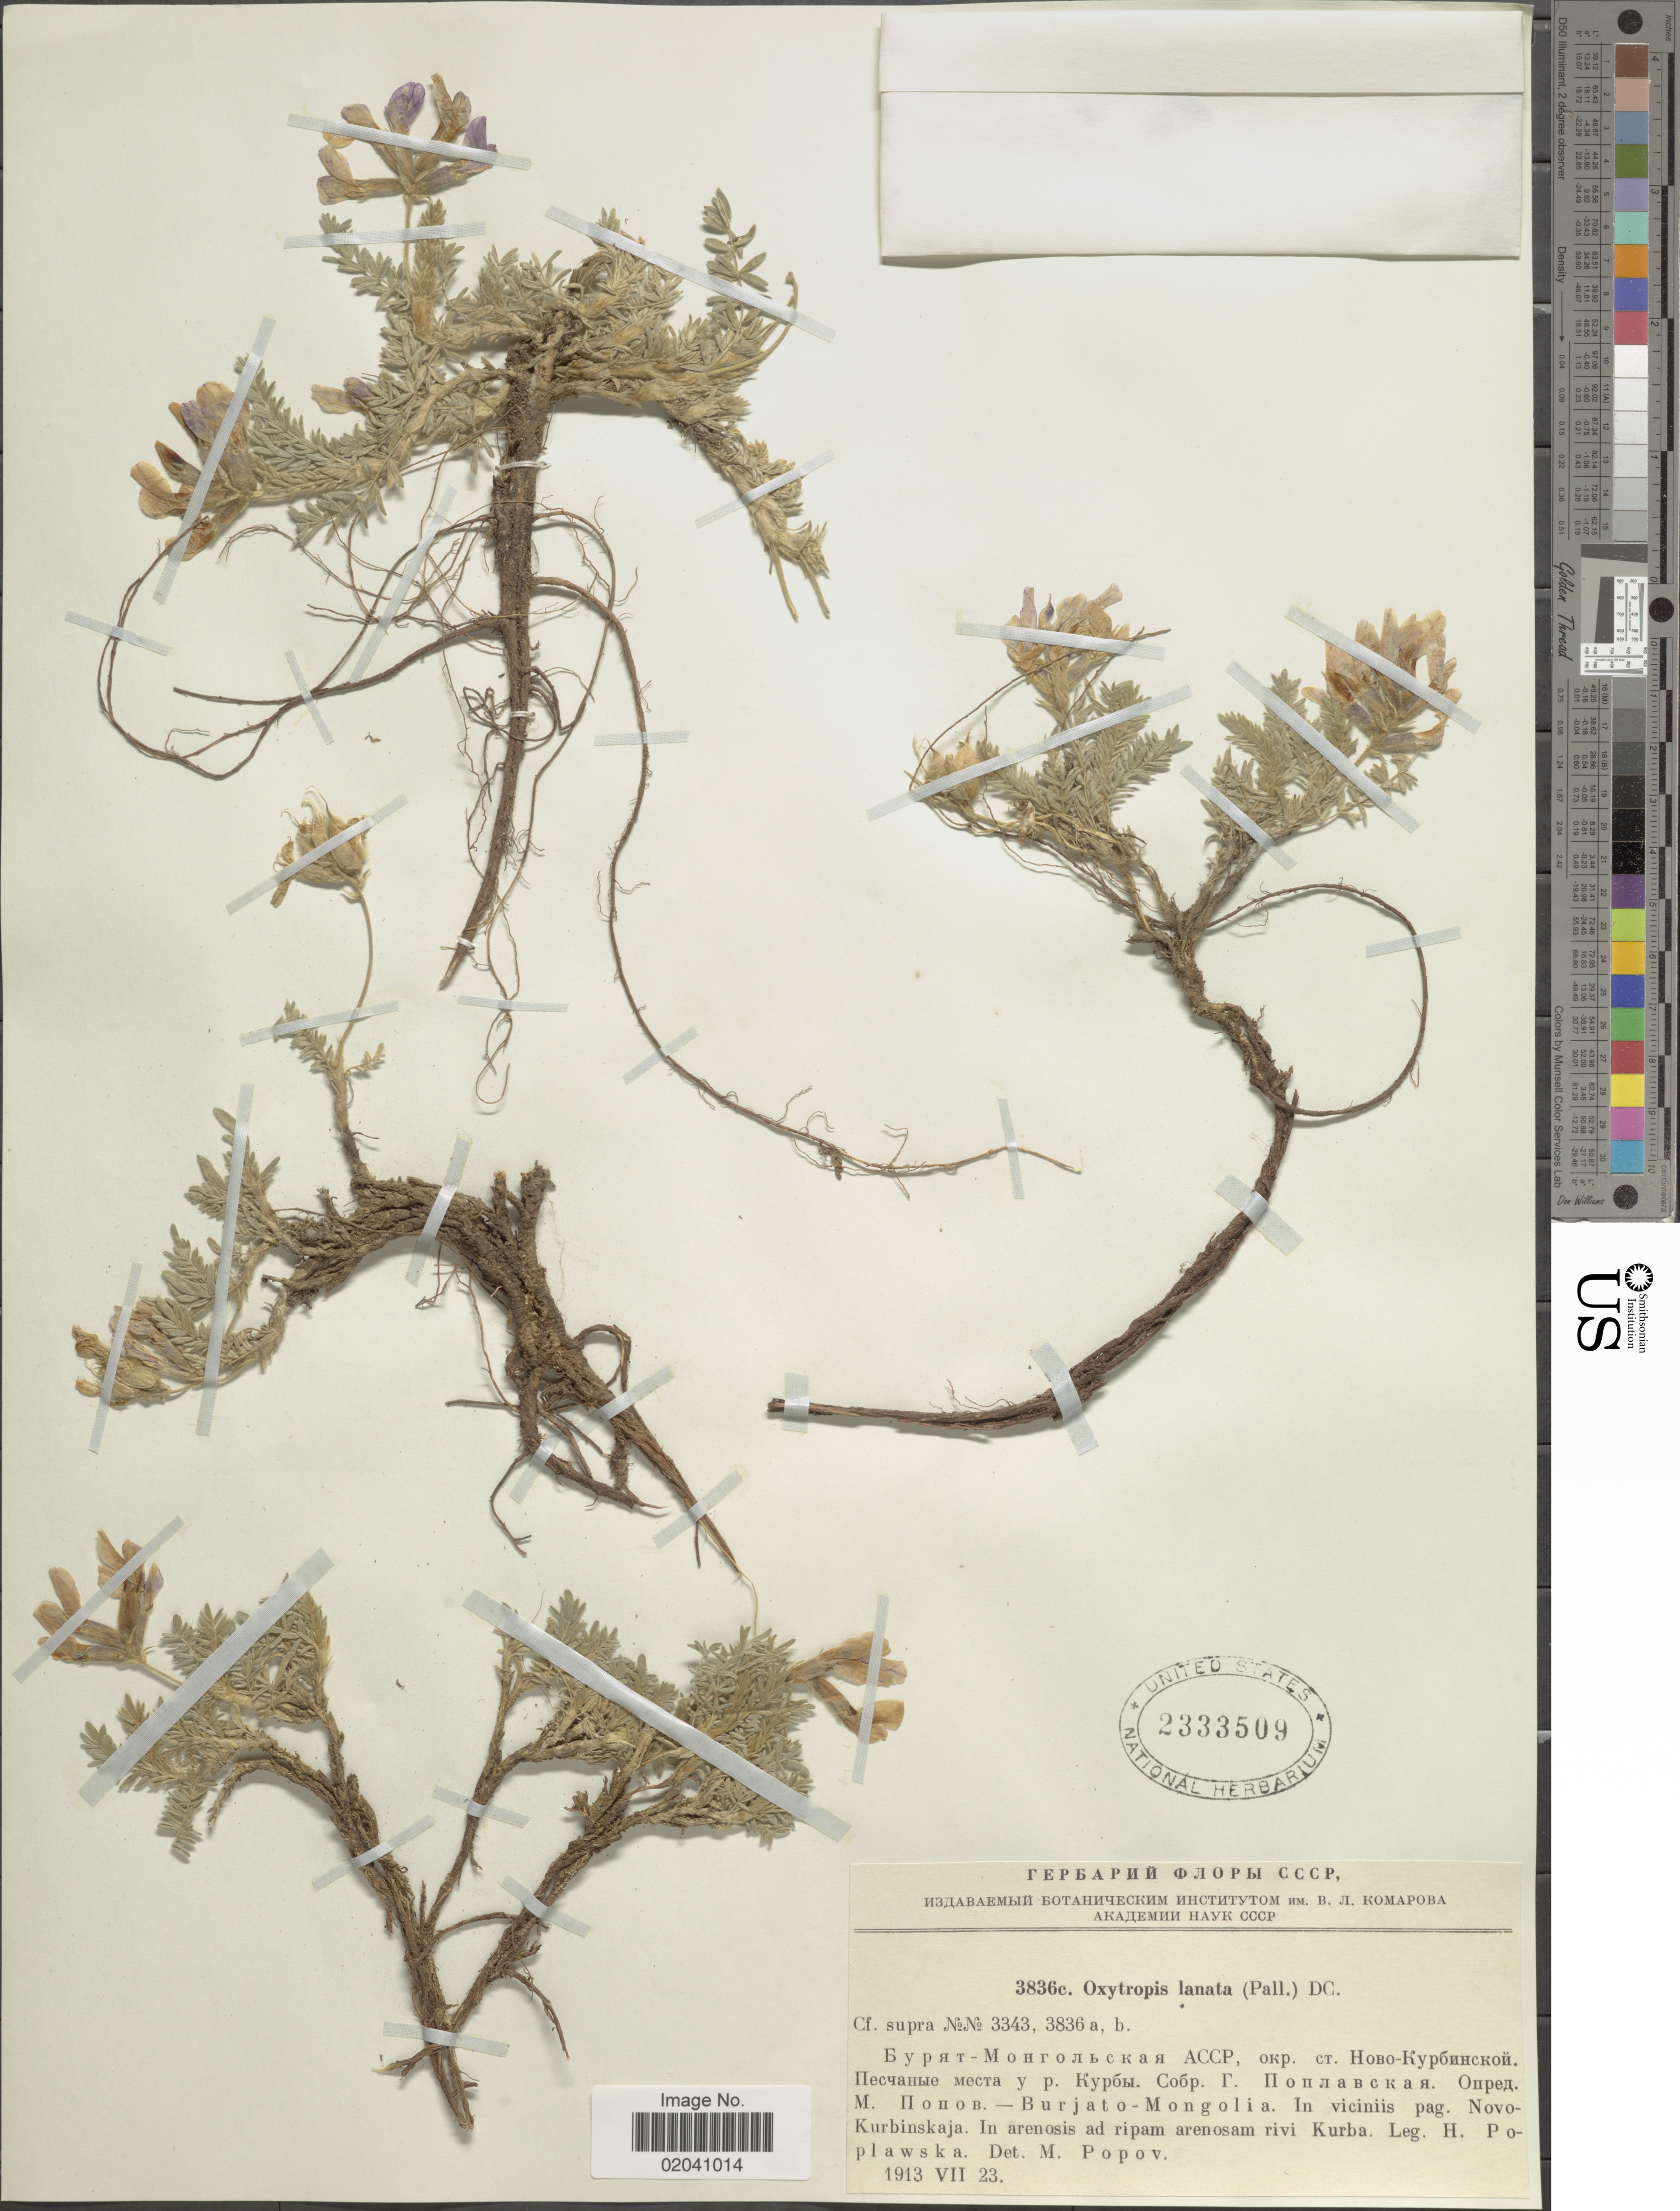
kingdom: Plantae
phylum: Tracheophyta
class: Magnoliopsida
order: Fabales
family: Fabaceae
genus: Oxytropis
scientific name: Oxytropis lanata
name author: (Pall.) DC.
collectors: H. Poplawska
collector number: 3836c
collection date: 1913-07-23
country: Mongolia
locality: Burjato-Mongolia, in viciniis pag. Novo-Kurbinskaja, in arenosis ad ripam arenosam rivi Kurba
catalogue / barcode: US 2333509